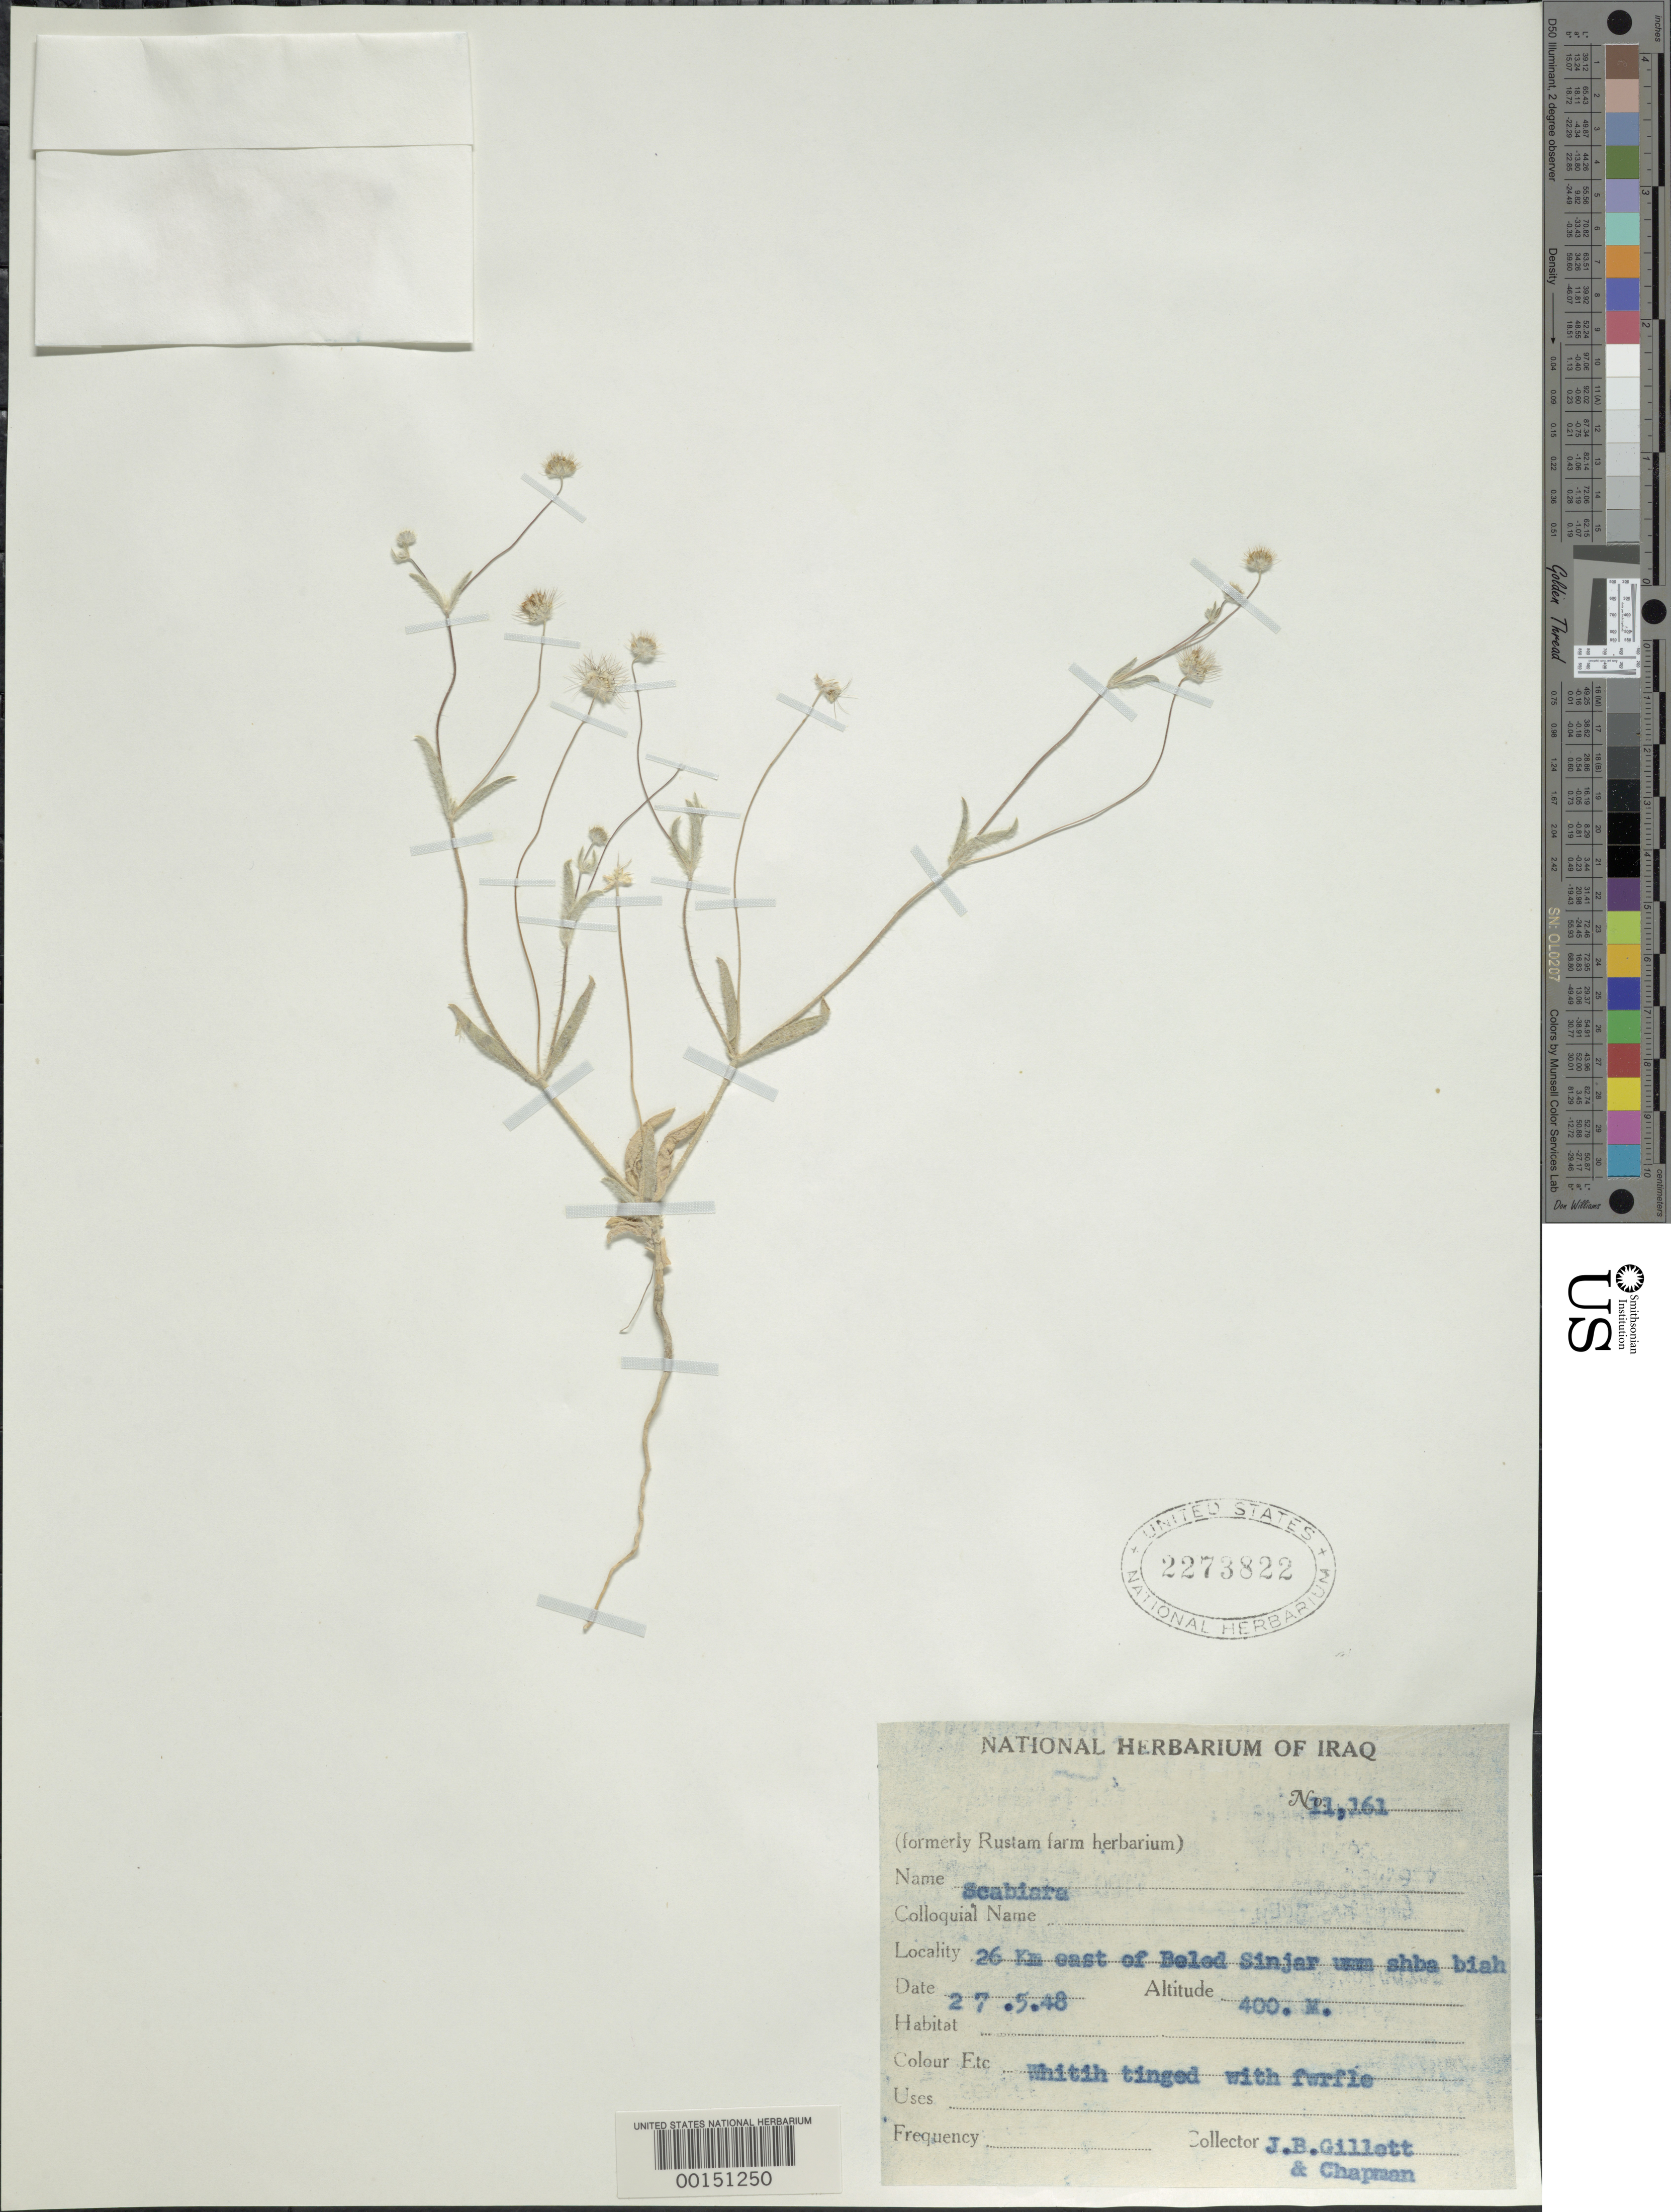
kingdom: Plantae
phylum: Tracheophyta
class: Magnoliopsida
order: Dipsacales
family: Caprifoliaceae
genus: Scabiosa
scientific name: Scabiosa sp.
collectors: J. B. Gillett & A. Chapman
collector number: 11161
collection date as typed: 02 Jul 1948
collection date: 1948-07-02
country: Iraq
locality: E of Beled Sinjar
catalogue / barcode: US 2273822